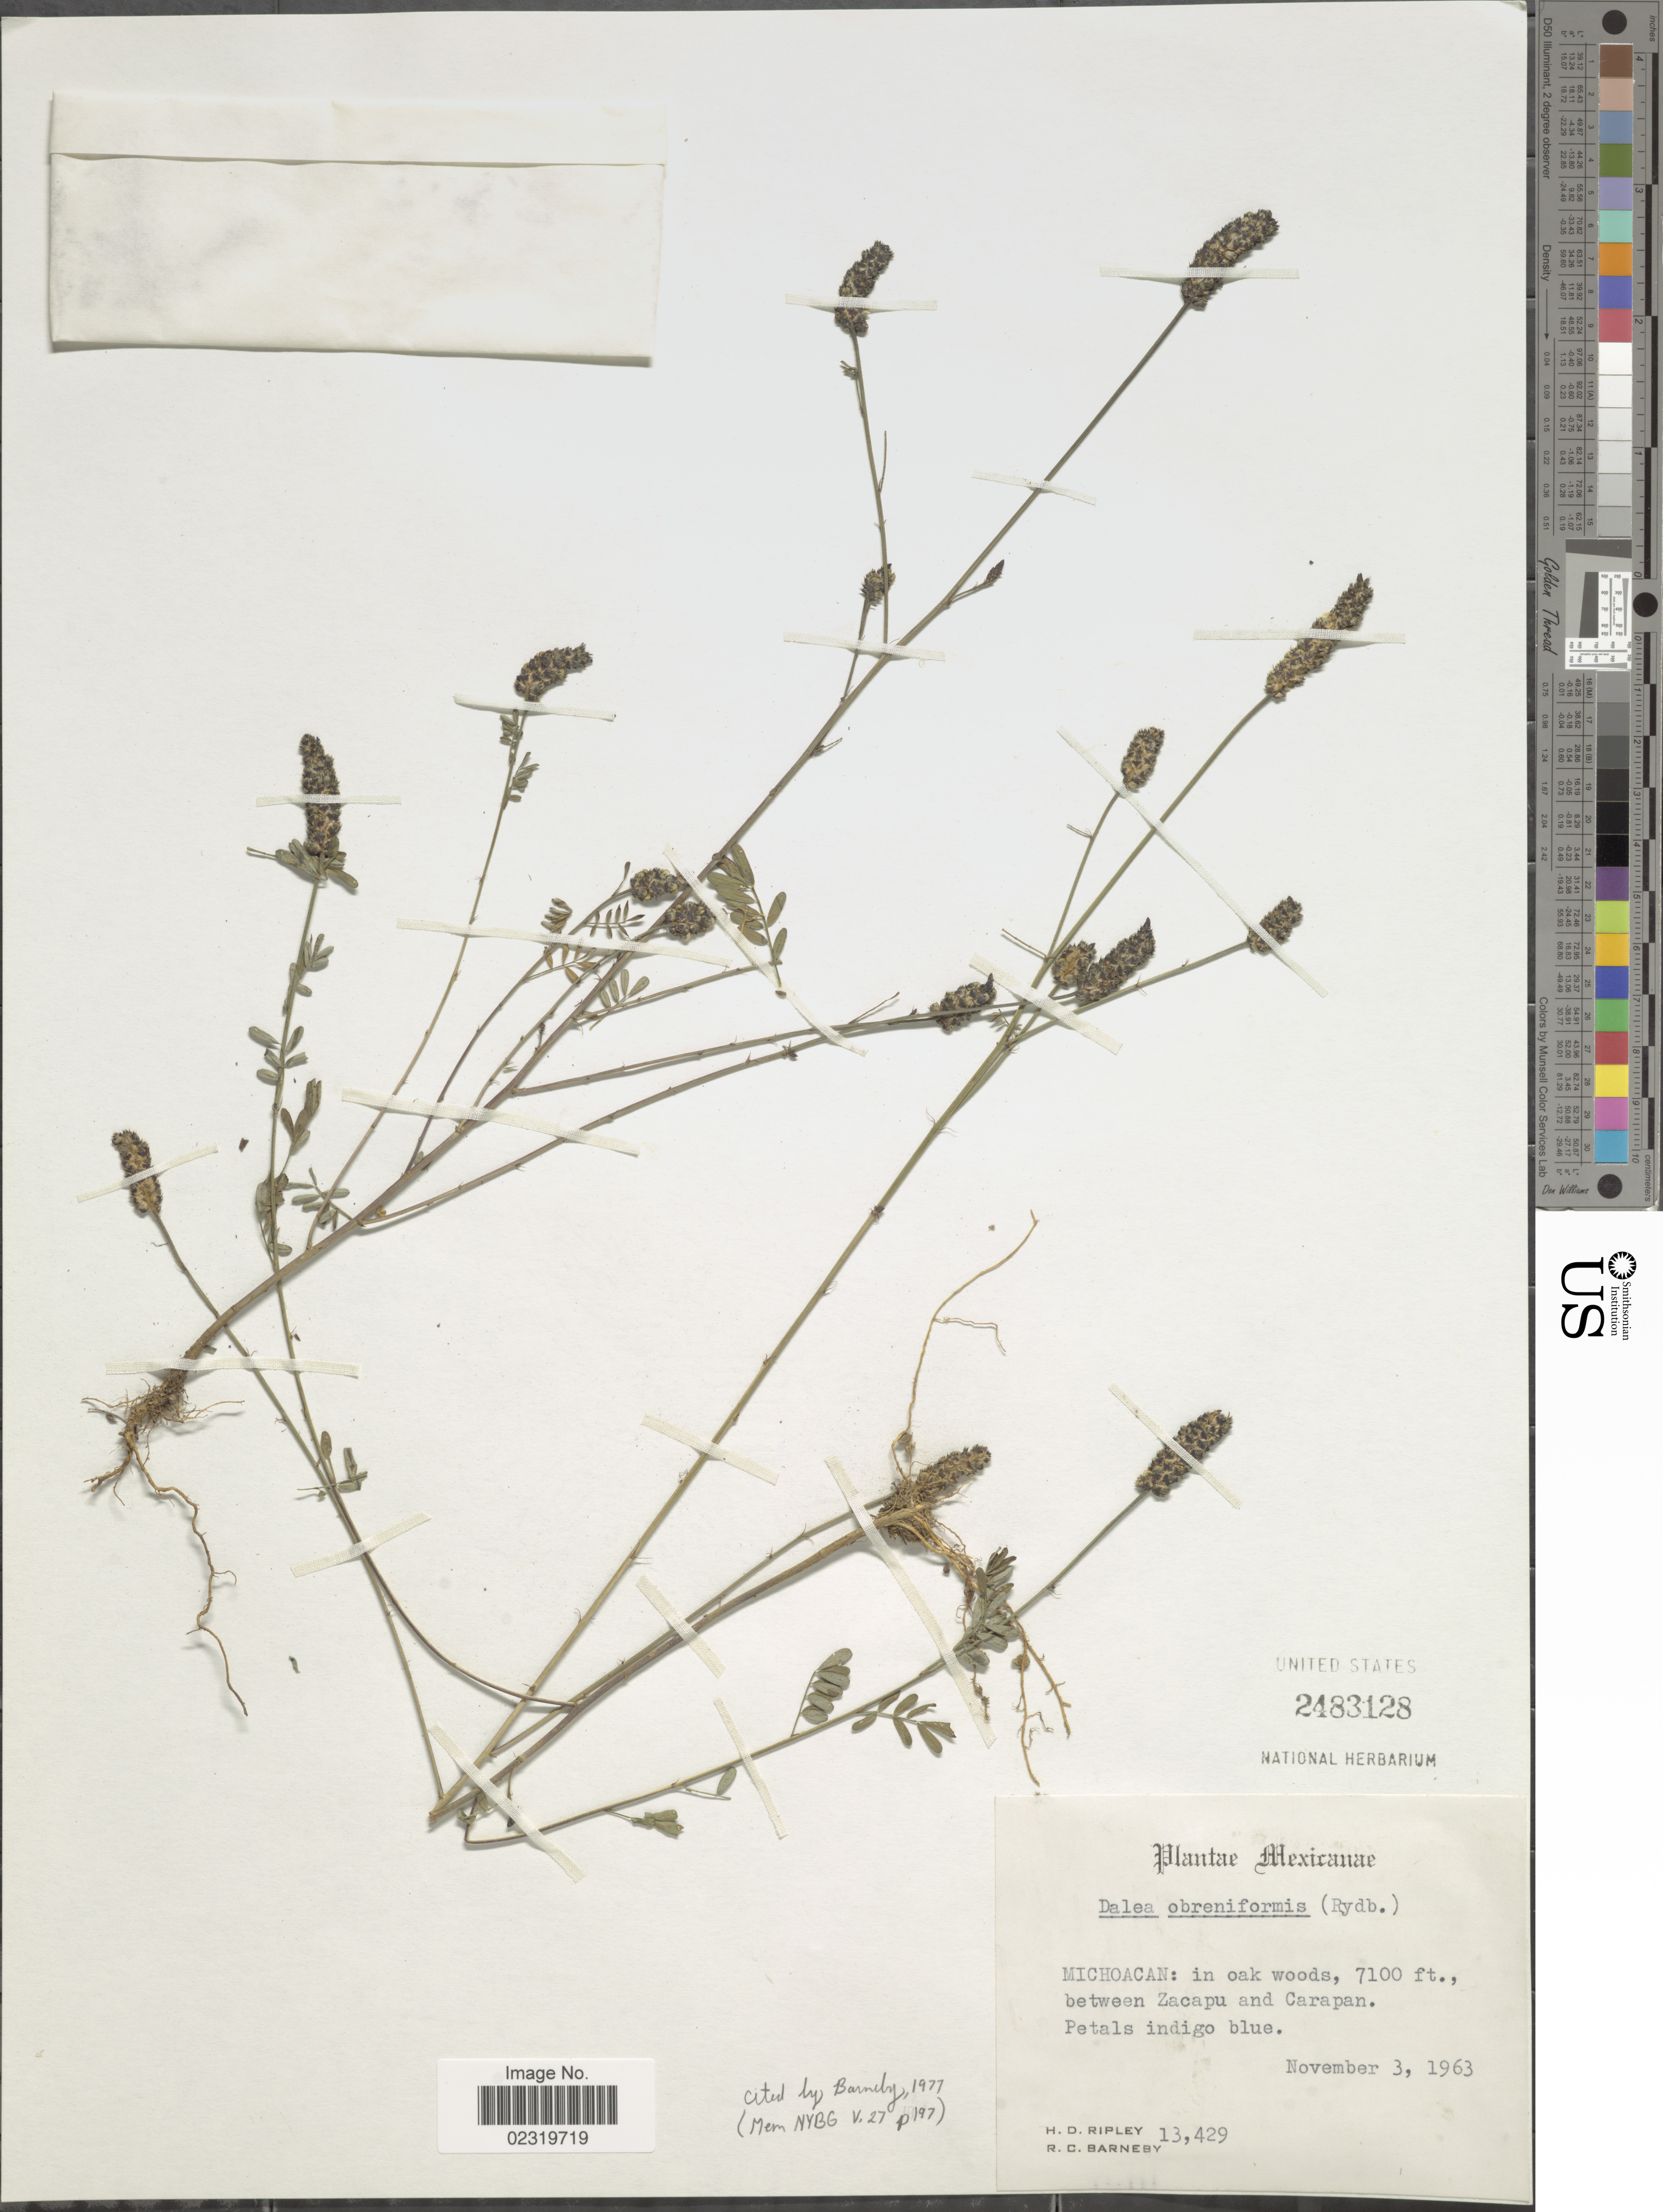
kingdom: Plantae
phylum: Tracheophyta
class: Magnoliopsida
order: Fabales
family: Fabaceae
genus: Dalea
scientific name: Dalea obreniformis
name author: (Rydb.) Barneby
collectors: H. Ripley & R. C. Barneby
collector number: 13429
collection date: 1963-11-03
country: Mexico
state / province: Michoacán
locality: Between Zacapu and Carapan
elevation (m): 2164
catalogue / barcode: US 2483128